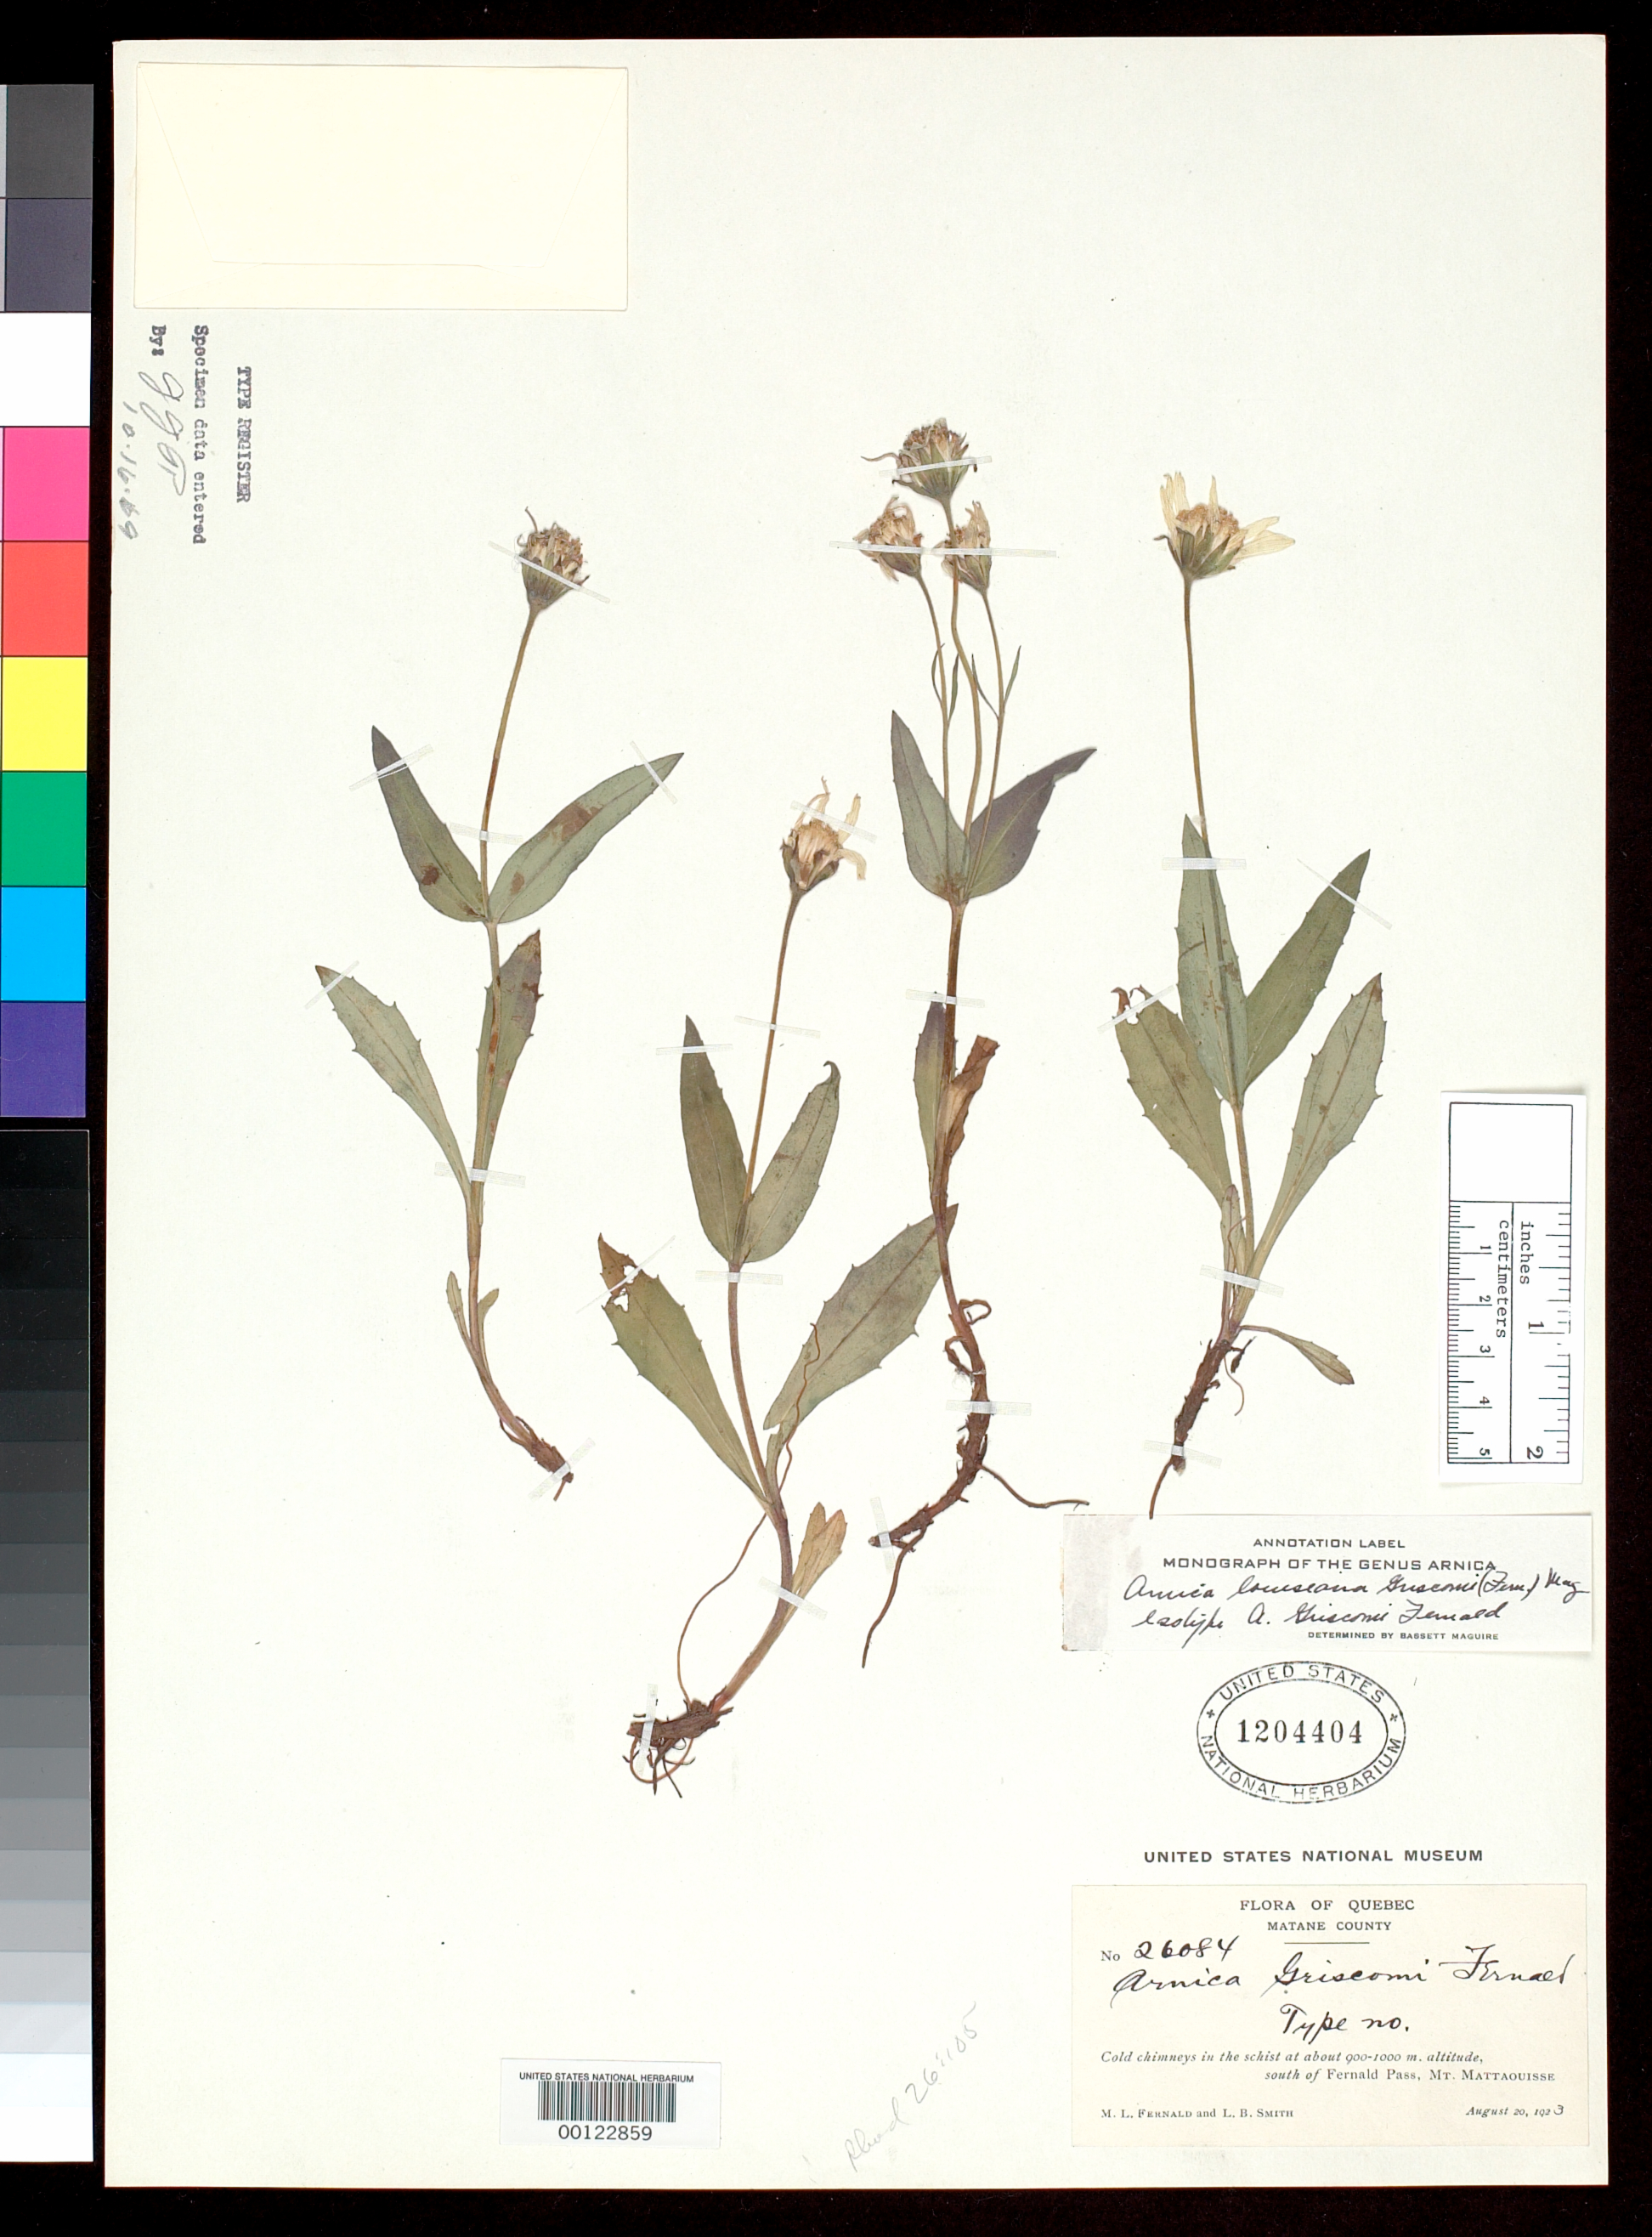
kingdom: Plantae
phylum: Tracheophyta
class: Magnoliopsida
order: Asterales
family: Asteraceae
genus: Arnica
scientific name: Arnica griscomi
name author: Fernald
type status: Isotype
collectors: M. L. Fernald & L. Smith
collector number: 26084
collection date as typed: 20 Aug 1923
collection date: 1923-08-20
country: Canada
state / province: Quebec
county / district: Matane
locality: Mount Mattaouisse, Fernald Pass.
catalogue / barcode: US 1204404